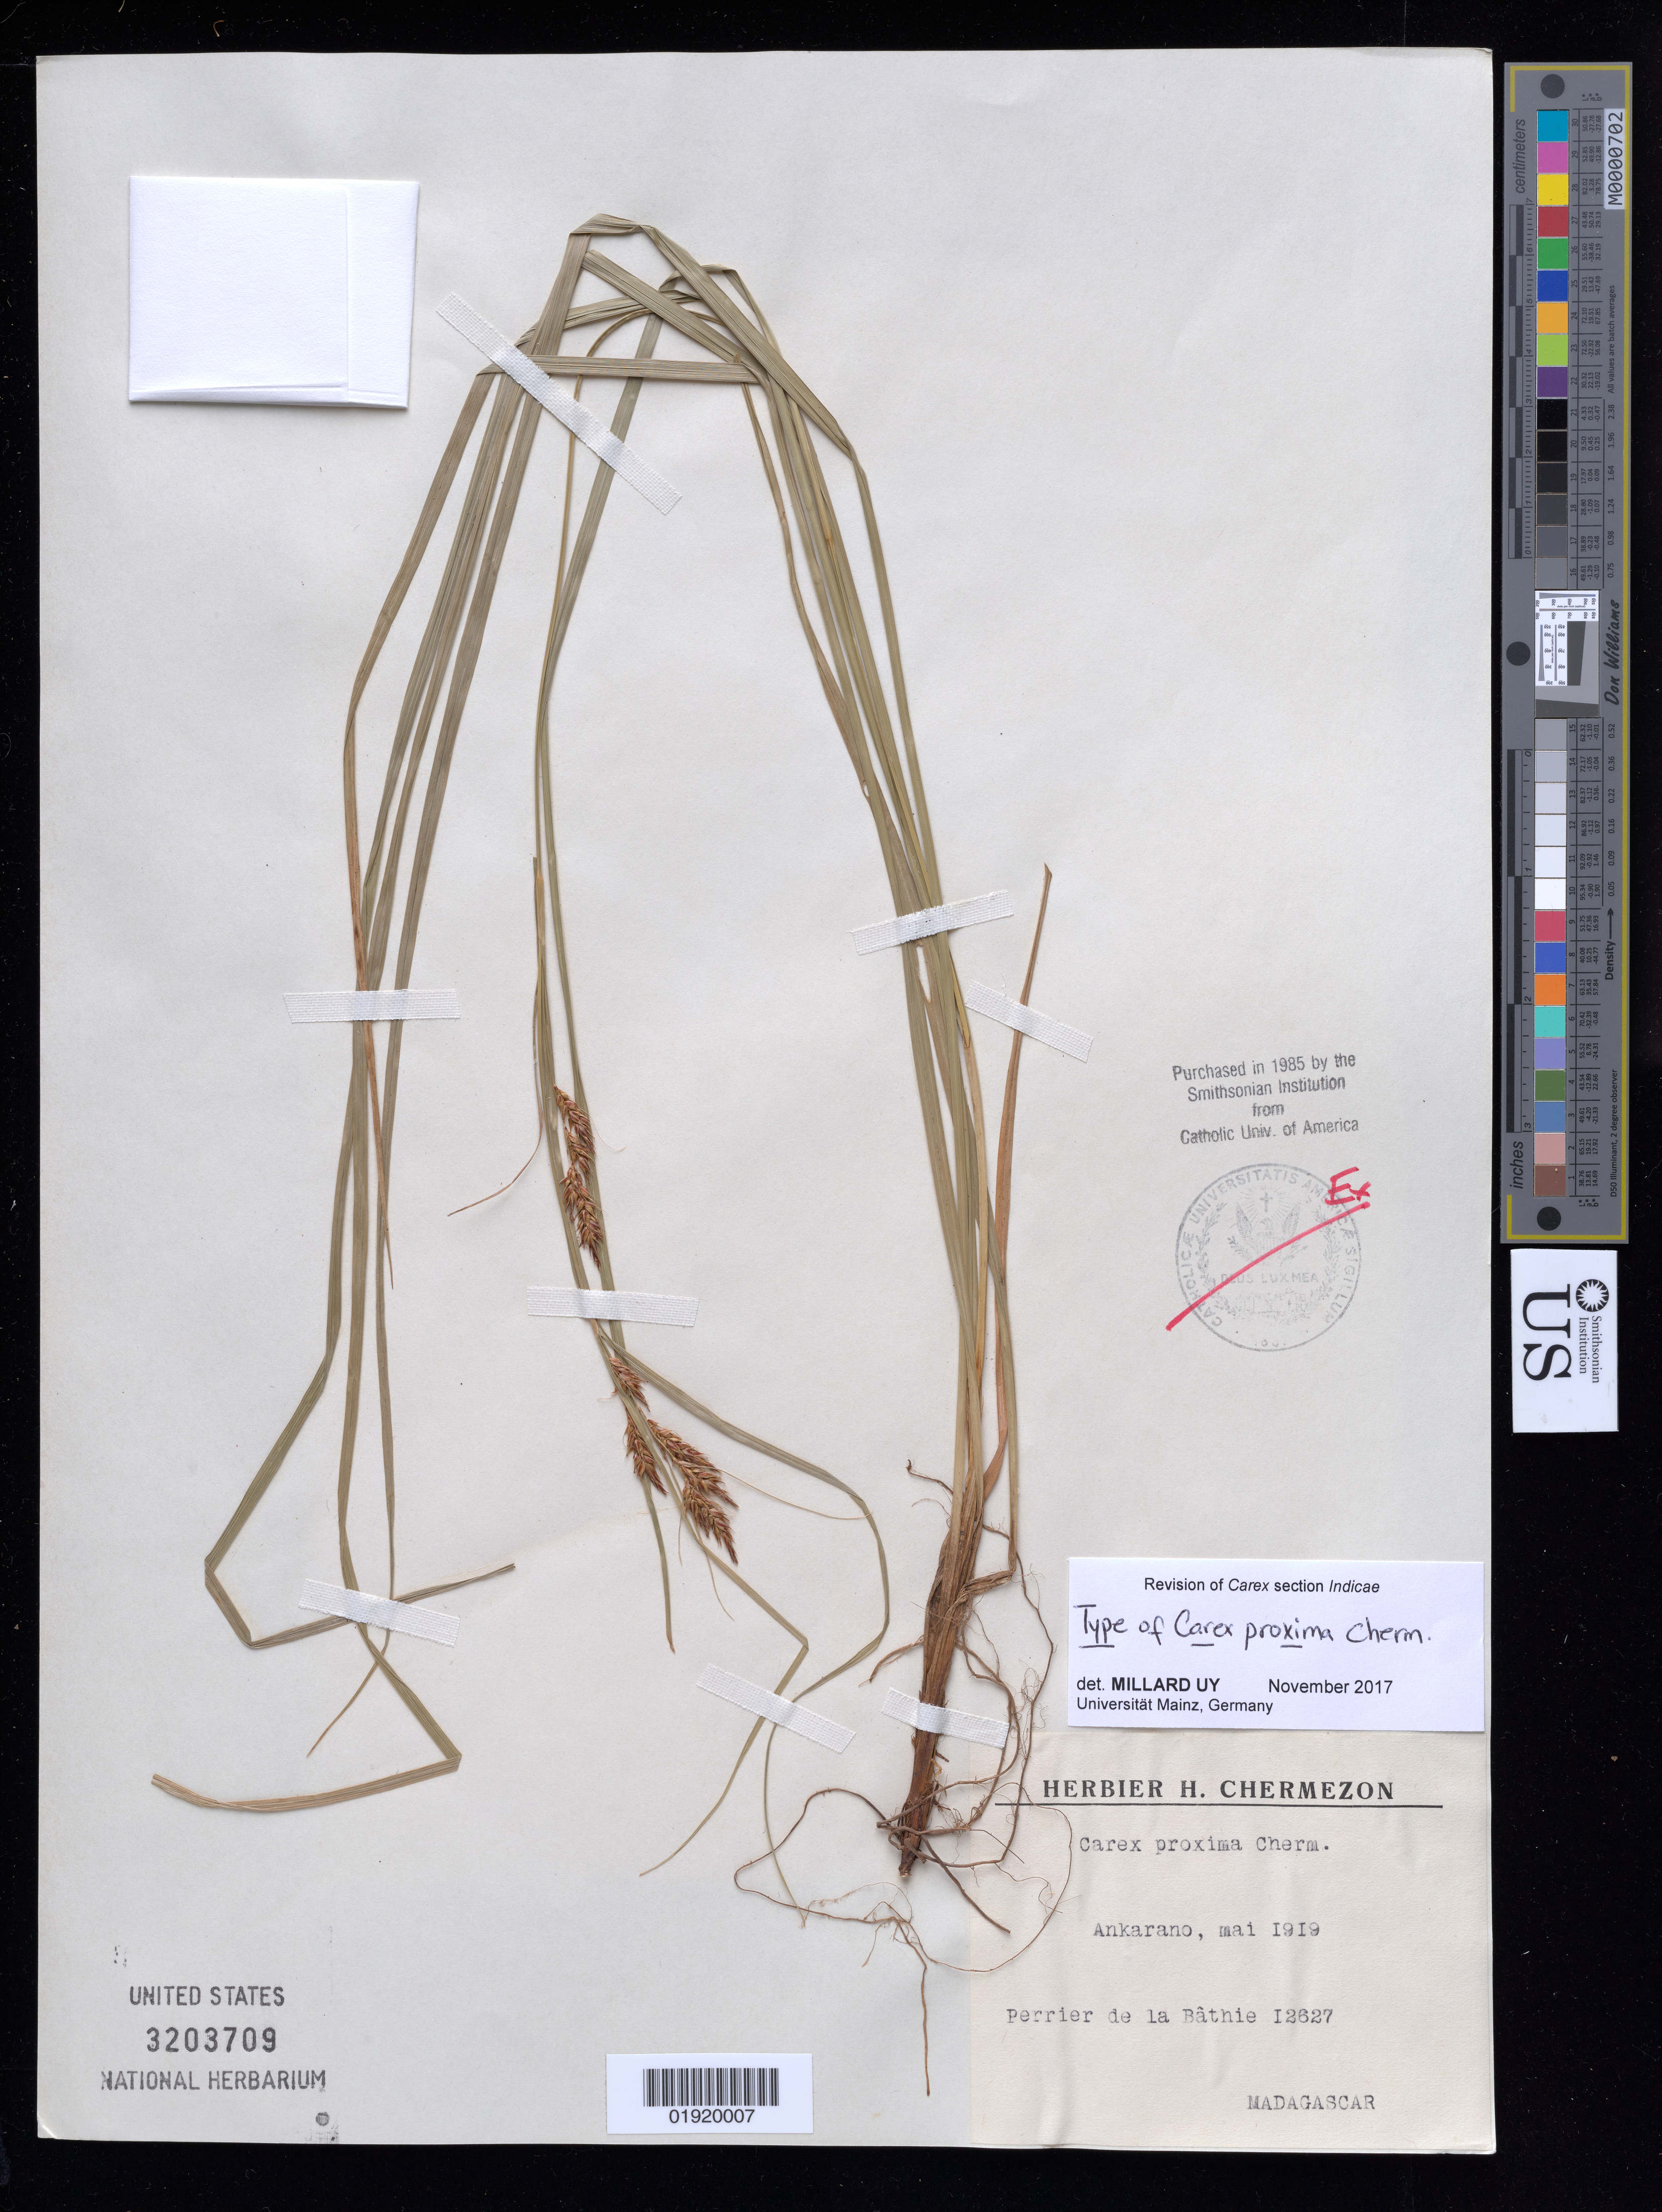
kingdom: Plantae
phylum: Tracheophyta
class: Liliopsida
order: Poales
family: Cyperaceae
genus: Carex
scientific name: Carex proxima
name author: Cherm.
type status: Isosyntype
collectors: Perrier de la Bâthie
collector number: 12627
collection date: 1919-05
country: Madagascar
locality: Ankarano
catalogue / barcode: US 3203709